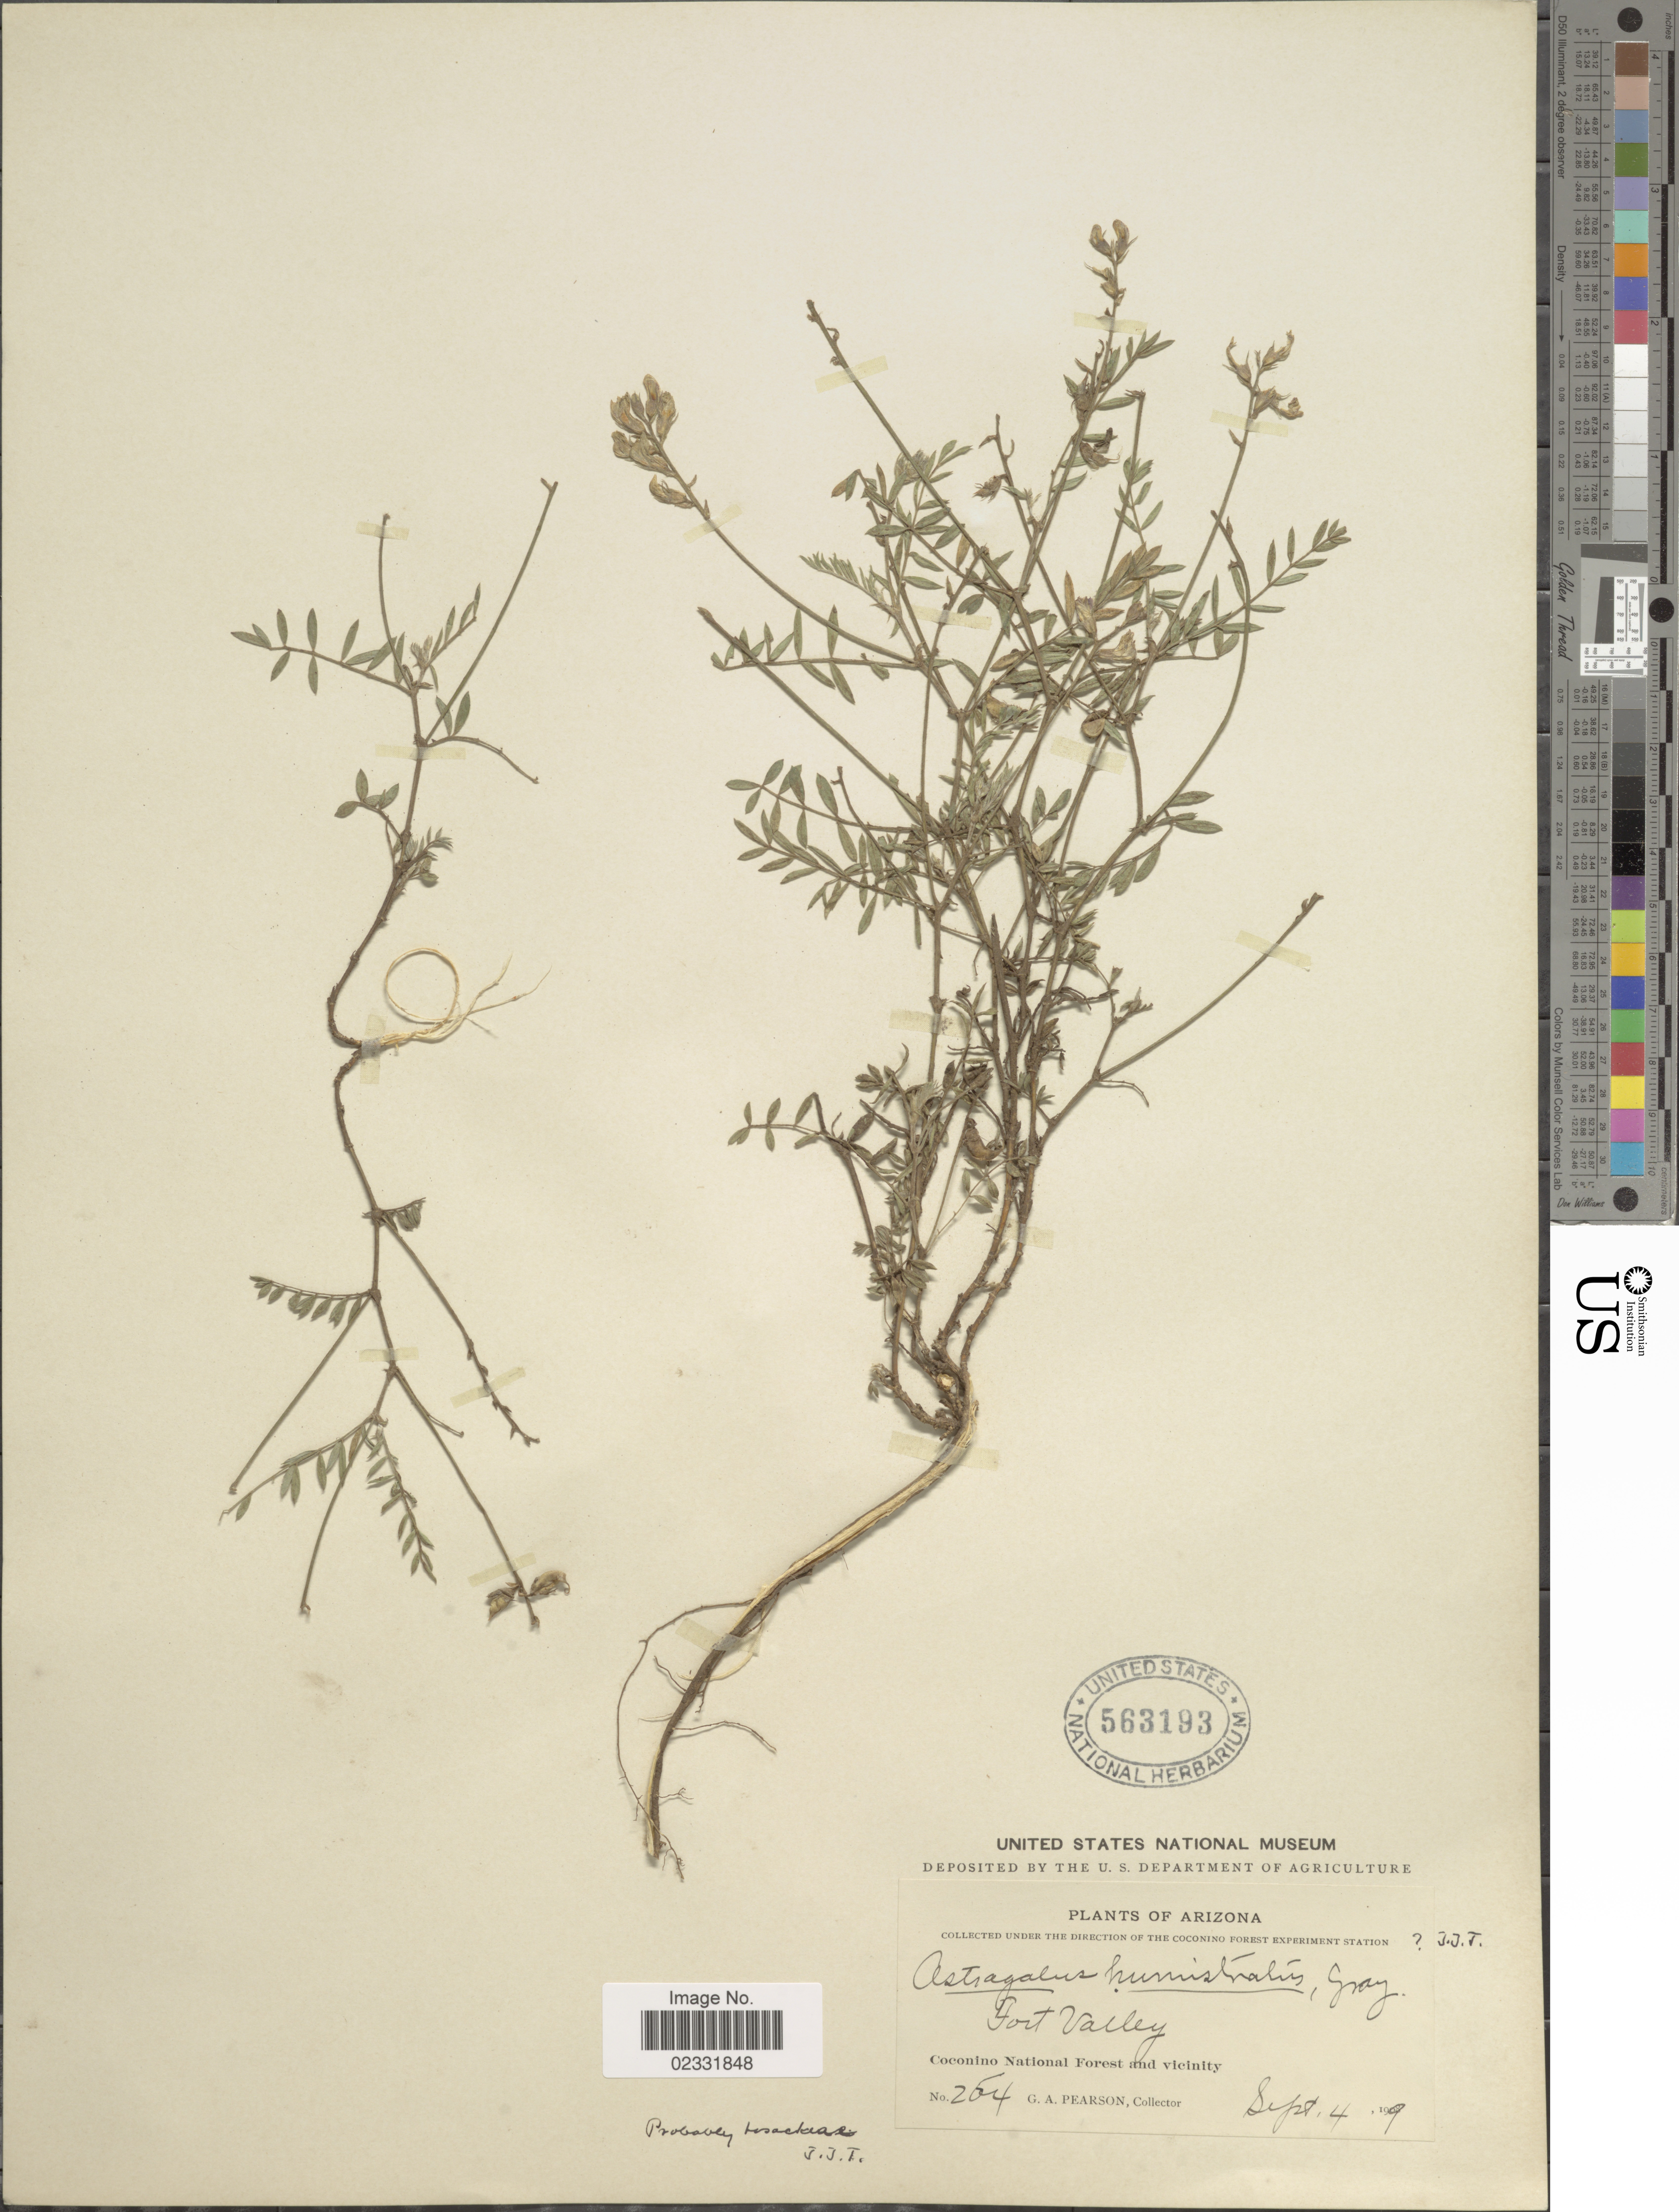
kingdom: Plantae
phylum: Tracheophyta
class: Magnoliopsida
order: Fabales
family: Fabaceae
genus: Astragalus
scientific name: Astragalus humistratus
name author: A. Gray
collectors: G. Pearson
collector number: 264*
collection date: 1909-09-04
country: United States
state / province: Arizona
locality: Fort Valley, Coconino Valley Forest and vicinity.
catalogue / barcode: US 563193